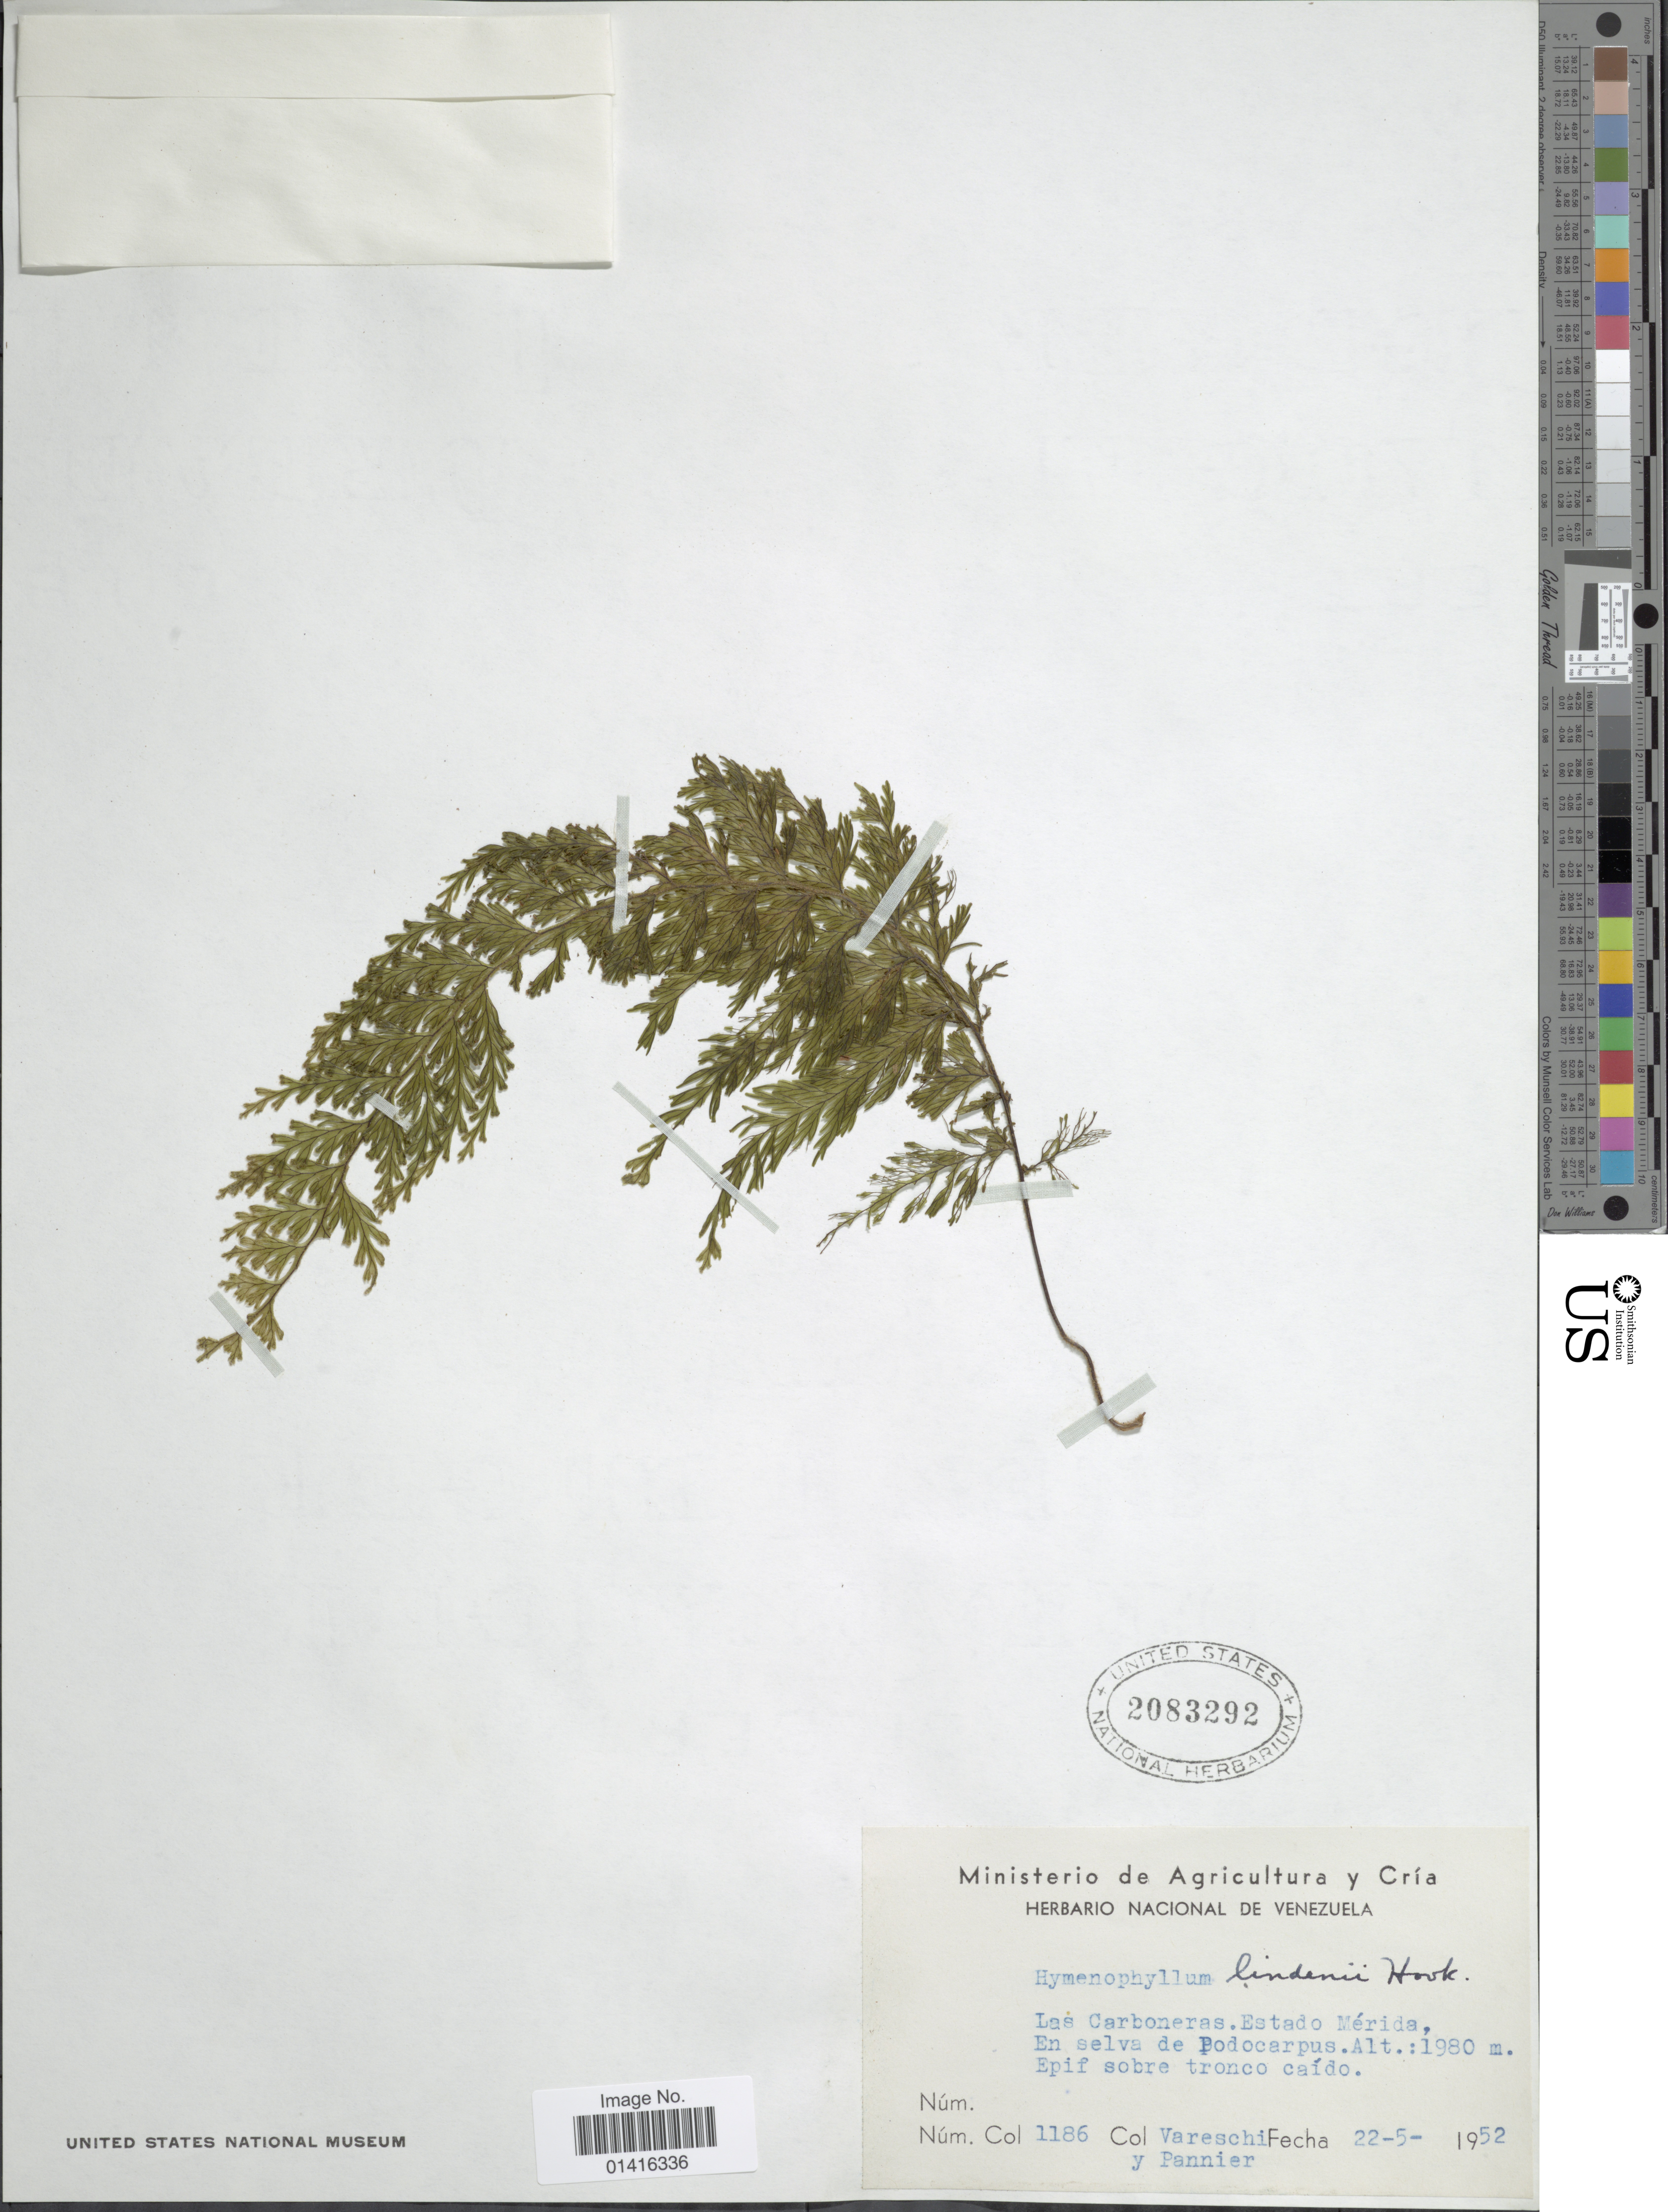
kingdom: Plantae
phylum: Tracheophyta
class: Polypodiopsida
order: Hymenophyllales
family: Hymenophyllaceae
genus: Hymenophyllum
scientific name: Hymenophyllum lindenii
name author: Hook.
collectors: -. Vareschi & F. Pannier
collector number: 1186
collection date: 1952-05-22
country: Venezuela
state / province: Mérida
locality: Las Carboneras.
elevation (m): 1980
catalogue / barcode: US 2083292